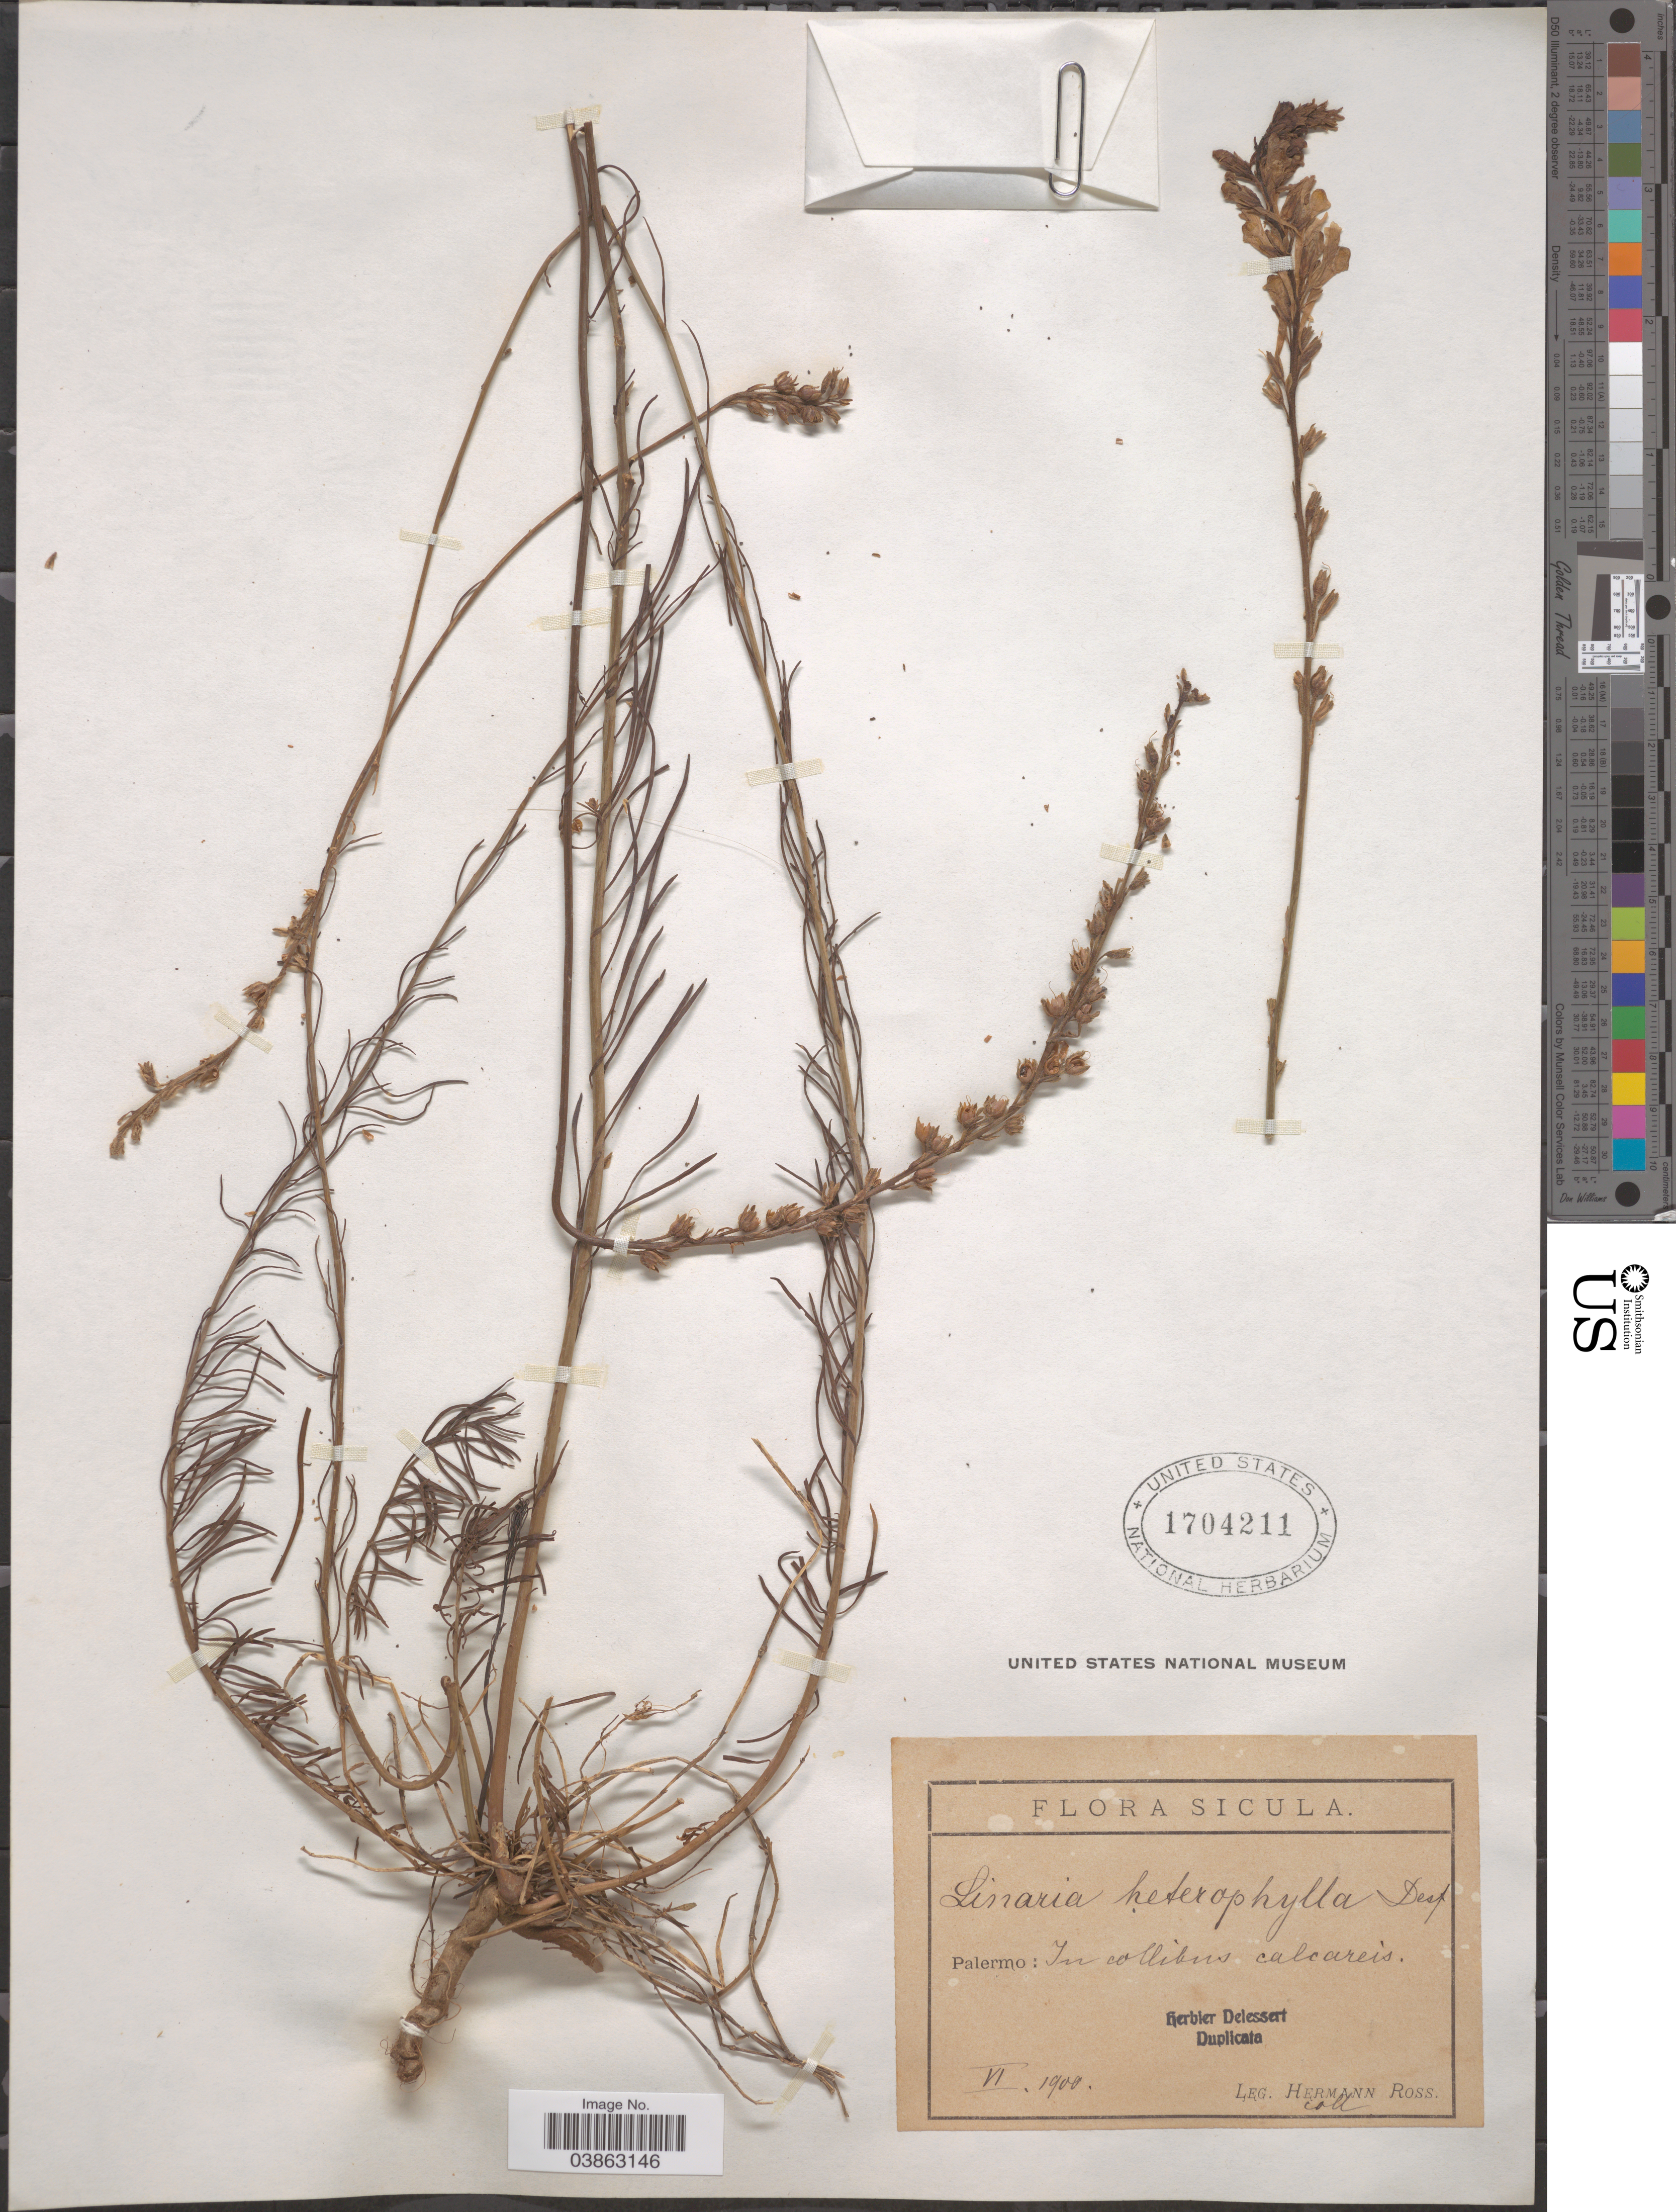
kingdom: Plantae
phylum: Tracheophyta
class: Magnoliopsida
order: Lamiales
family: Plantaginaceae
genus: Linaria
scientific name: Linaria heterophylla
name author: Desf.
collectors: H. Ross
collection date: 1900-06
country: Italy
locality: Sicula. Palermo: In collibus calcareis.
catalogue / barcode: US 1704211